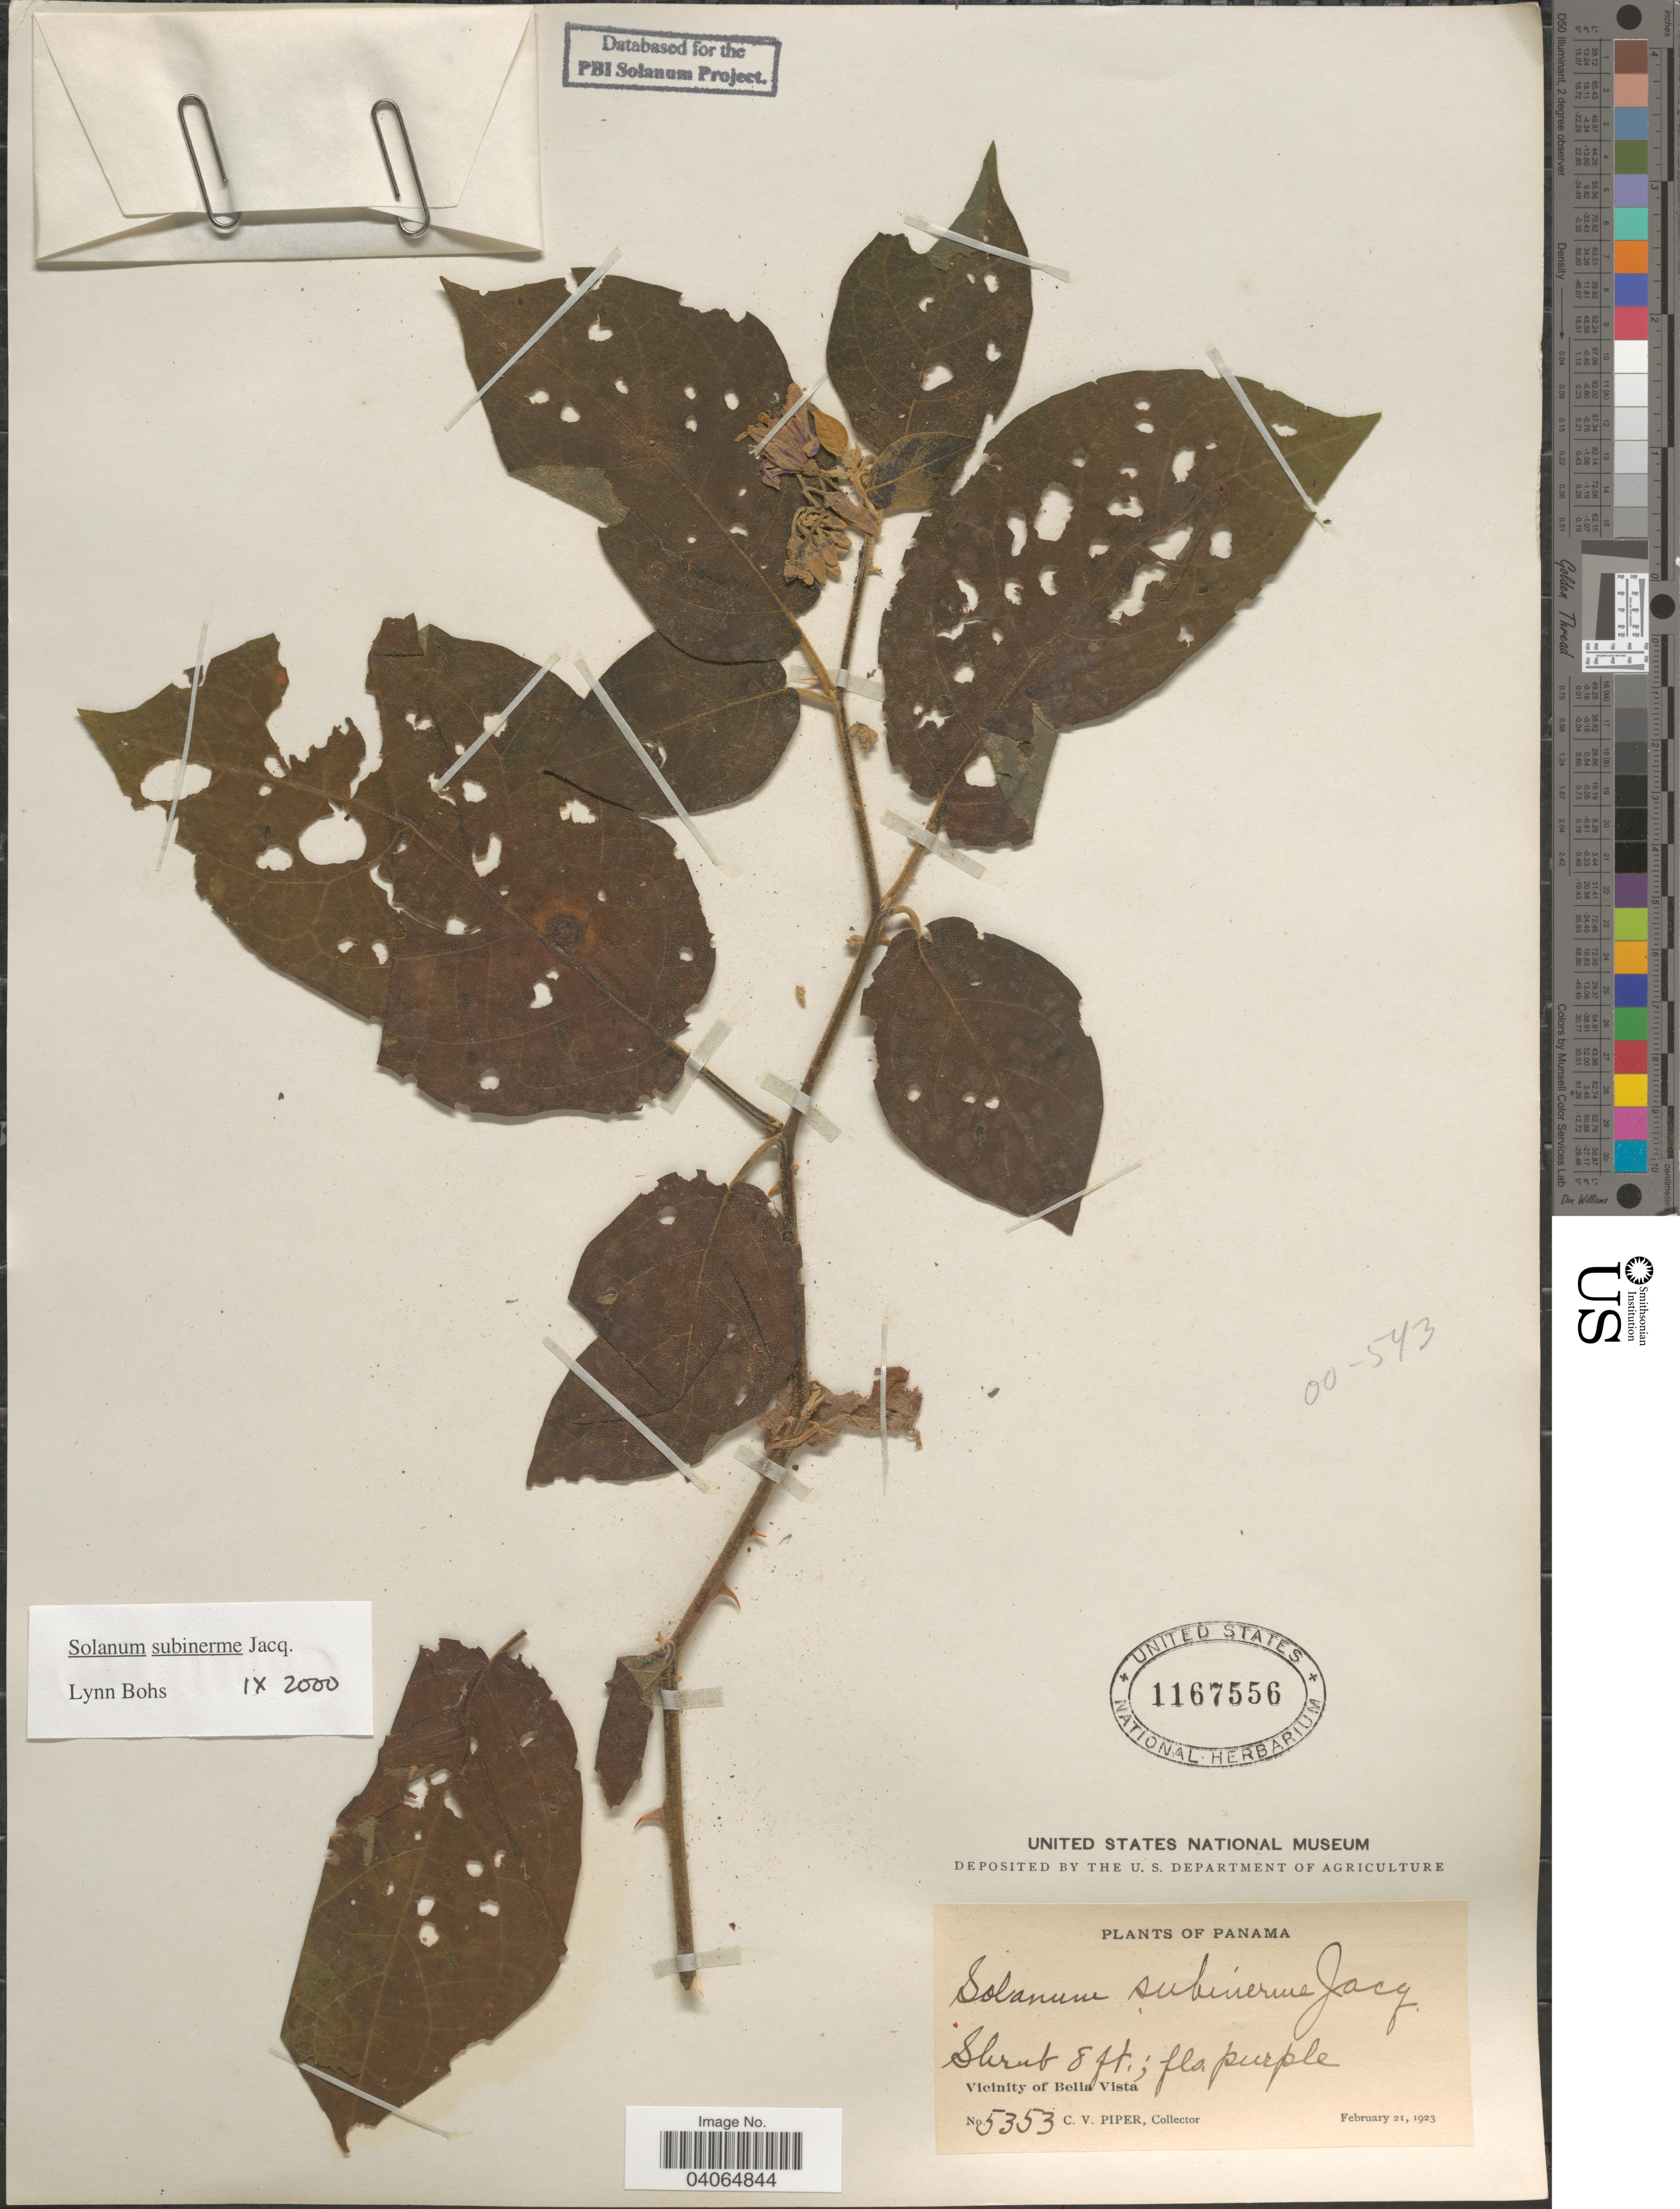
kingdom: Plantae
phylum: Tracheophyta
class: Magnoliopsida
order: Solanales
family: Solanaceae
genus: Solanum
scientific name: Solanum subinerme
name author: Jacq.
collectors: C. V. Piper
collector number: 5353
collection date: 1923-02-21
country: Panama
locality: Vicinity of Bella Vista.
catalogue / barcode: US 1167556